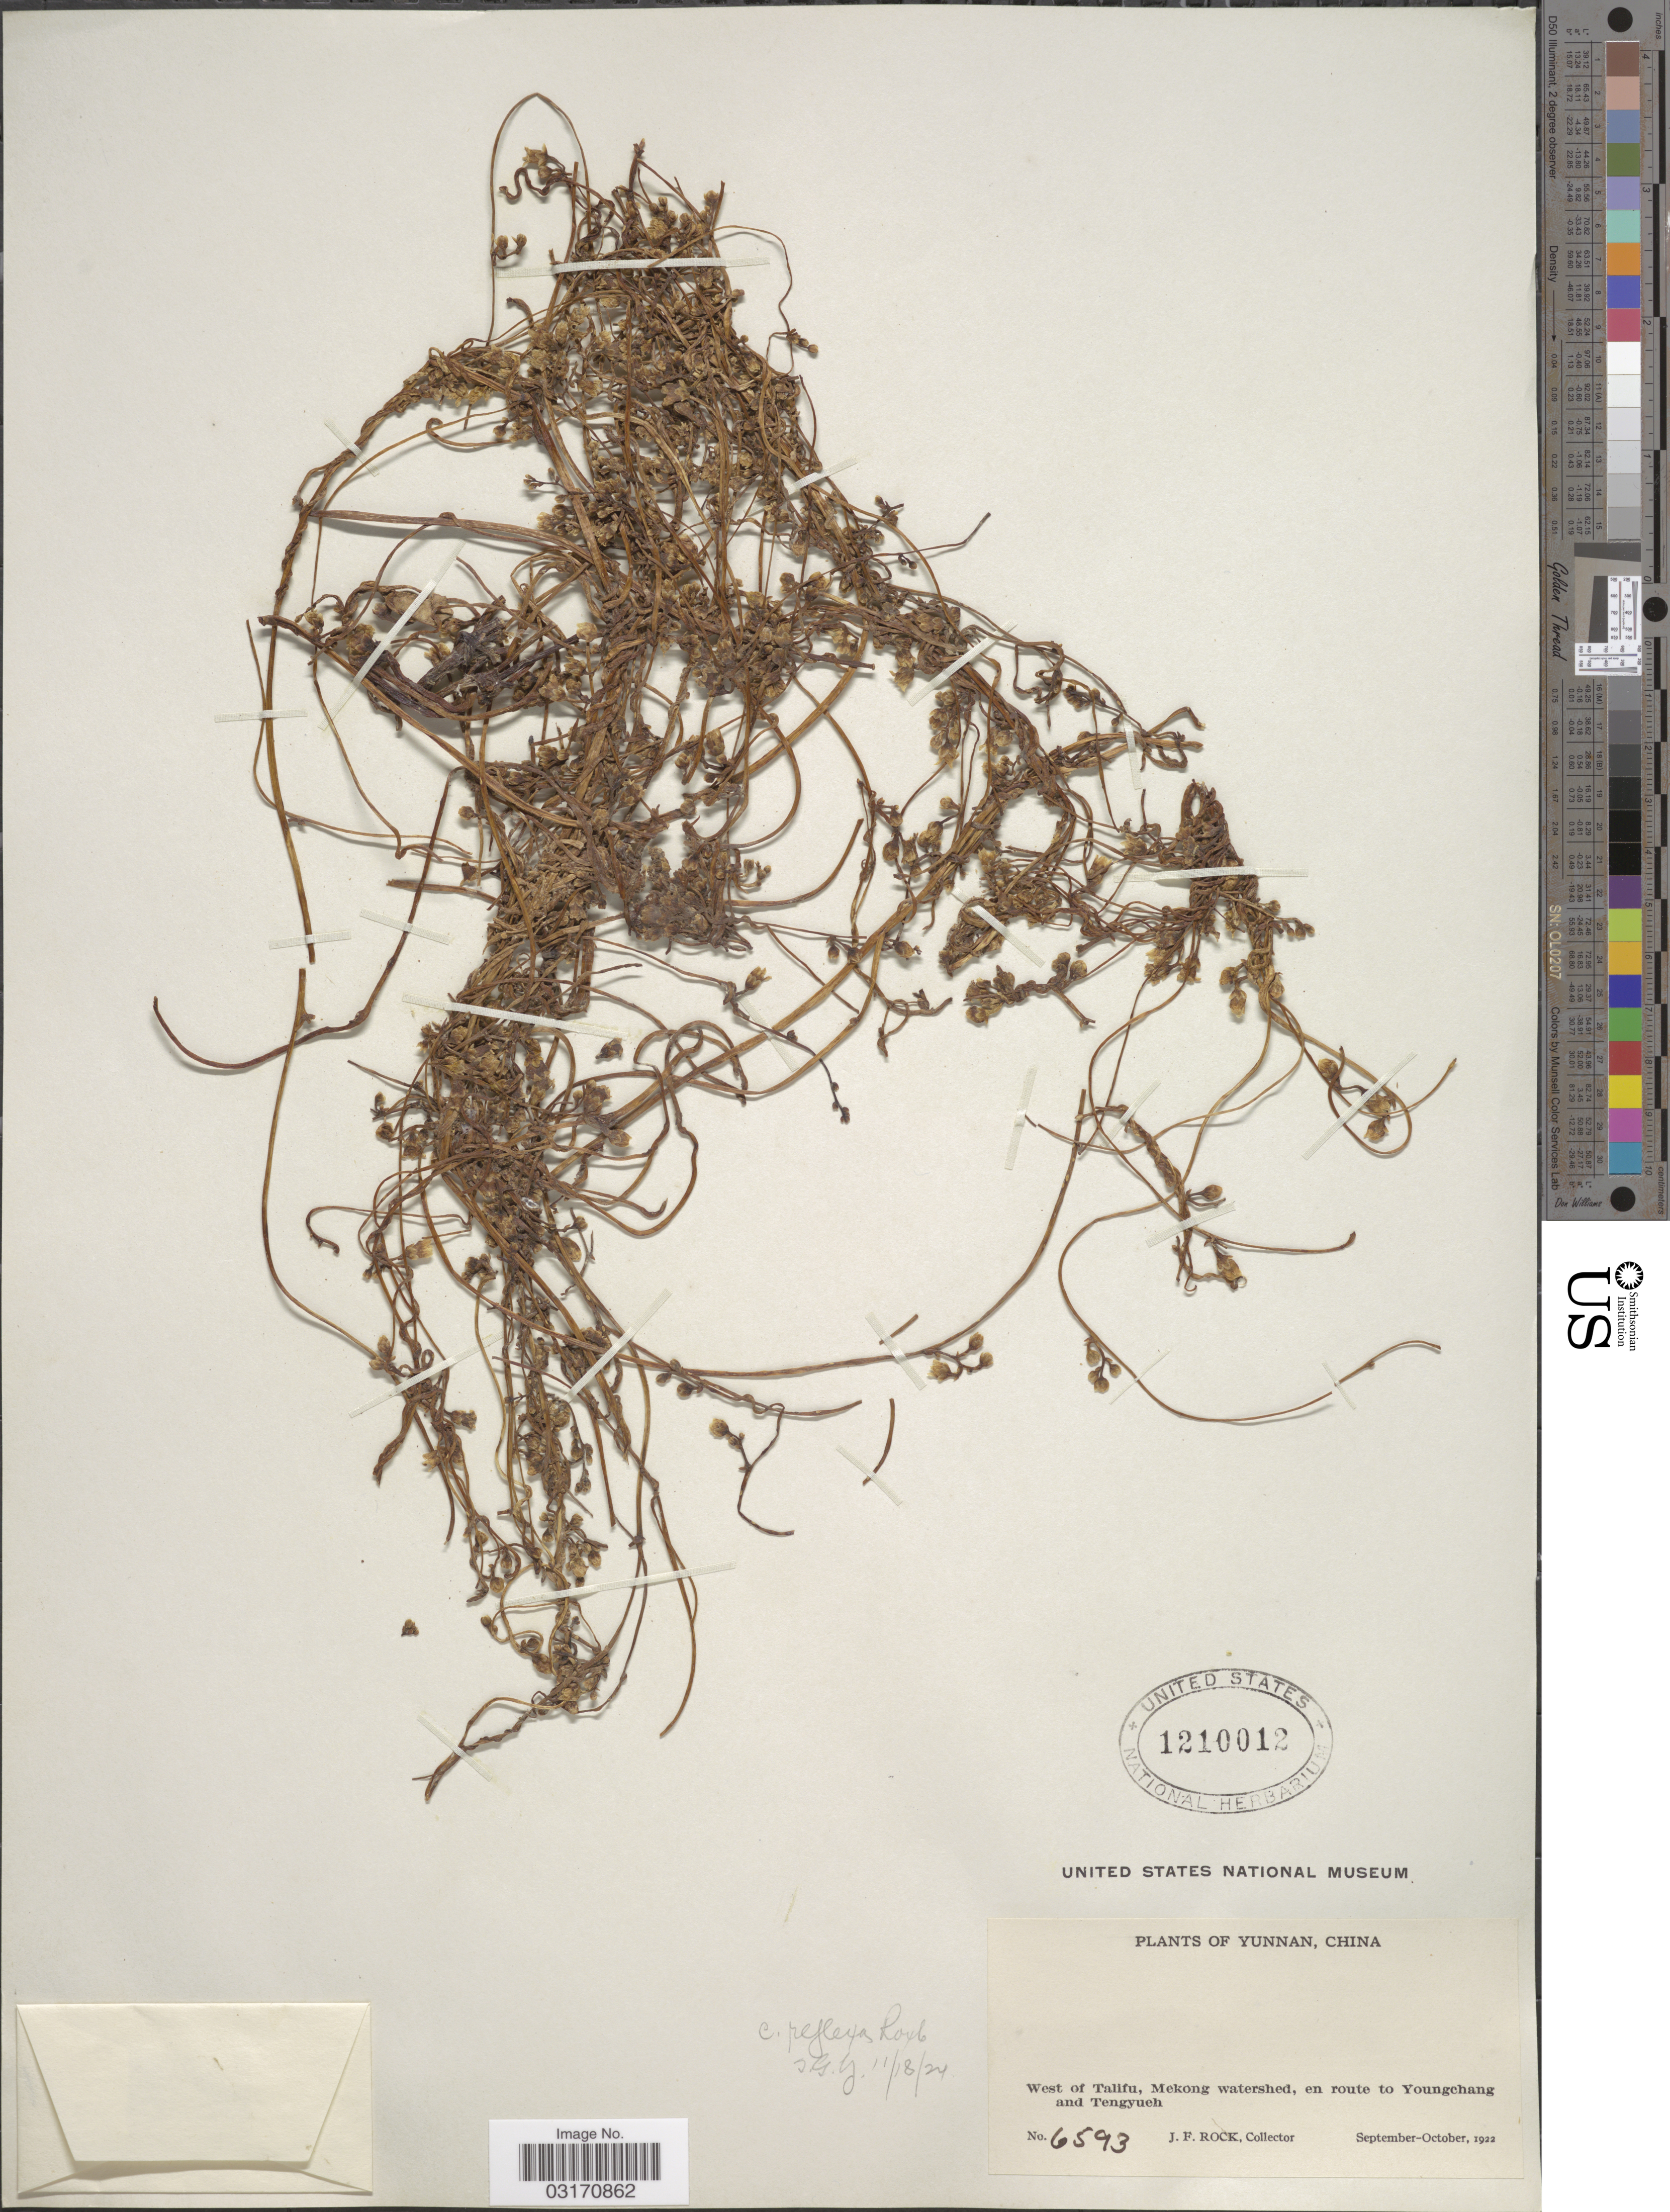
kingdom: Plantae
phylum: Tracheophyta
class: Magnoliopsida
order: Solanales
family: Convolvulaceae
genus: Cuscuta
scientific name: Cuscuta reflexa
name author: Roxb.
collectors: J. Rock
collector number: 6593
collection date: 1922-09/1922-10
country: China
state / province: Yunnan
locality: West of Talifu, Mekong watershed, en route to Youngchang and Tengyueh.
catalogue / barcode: US 1210012